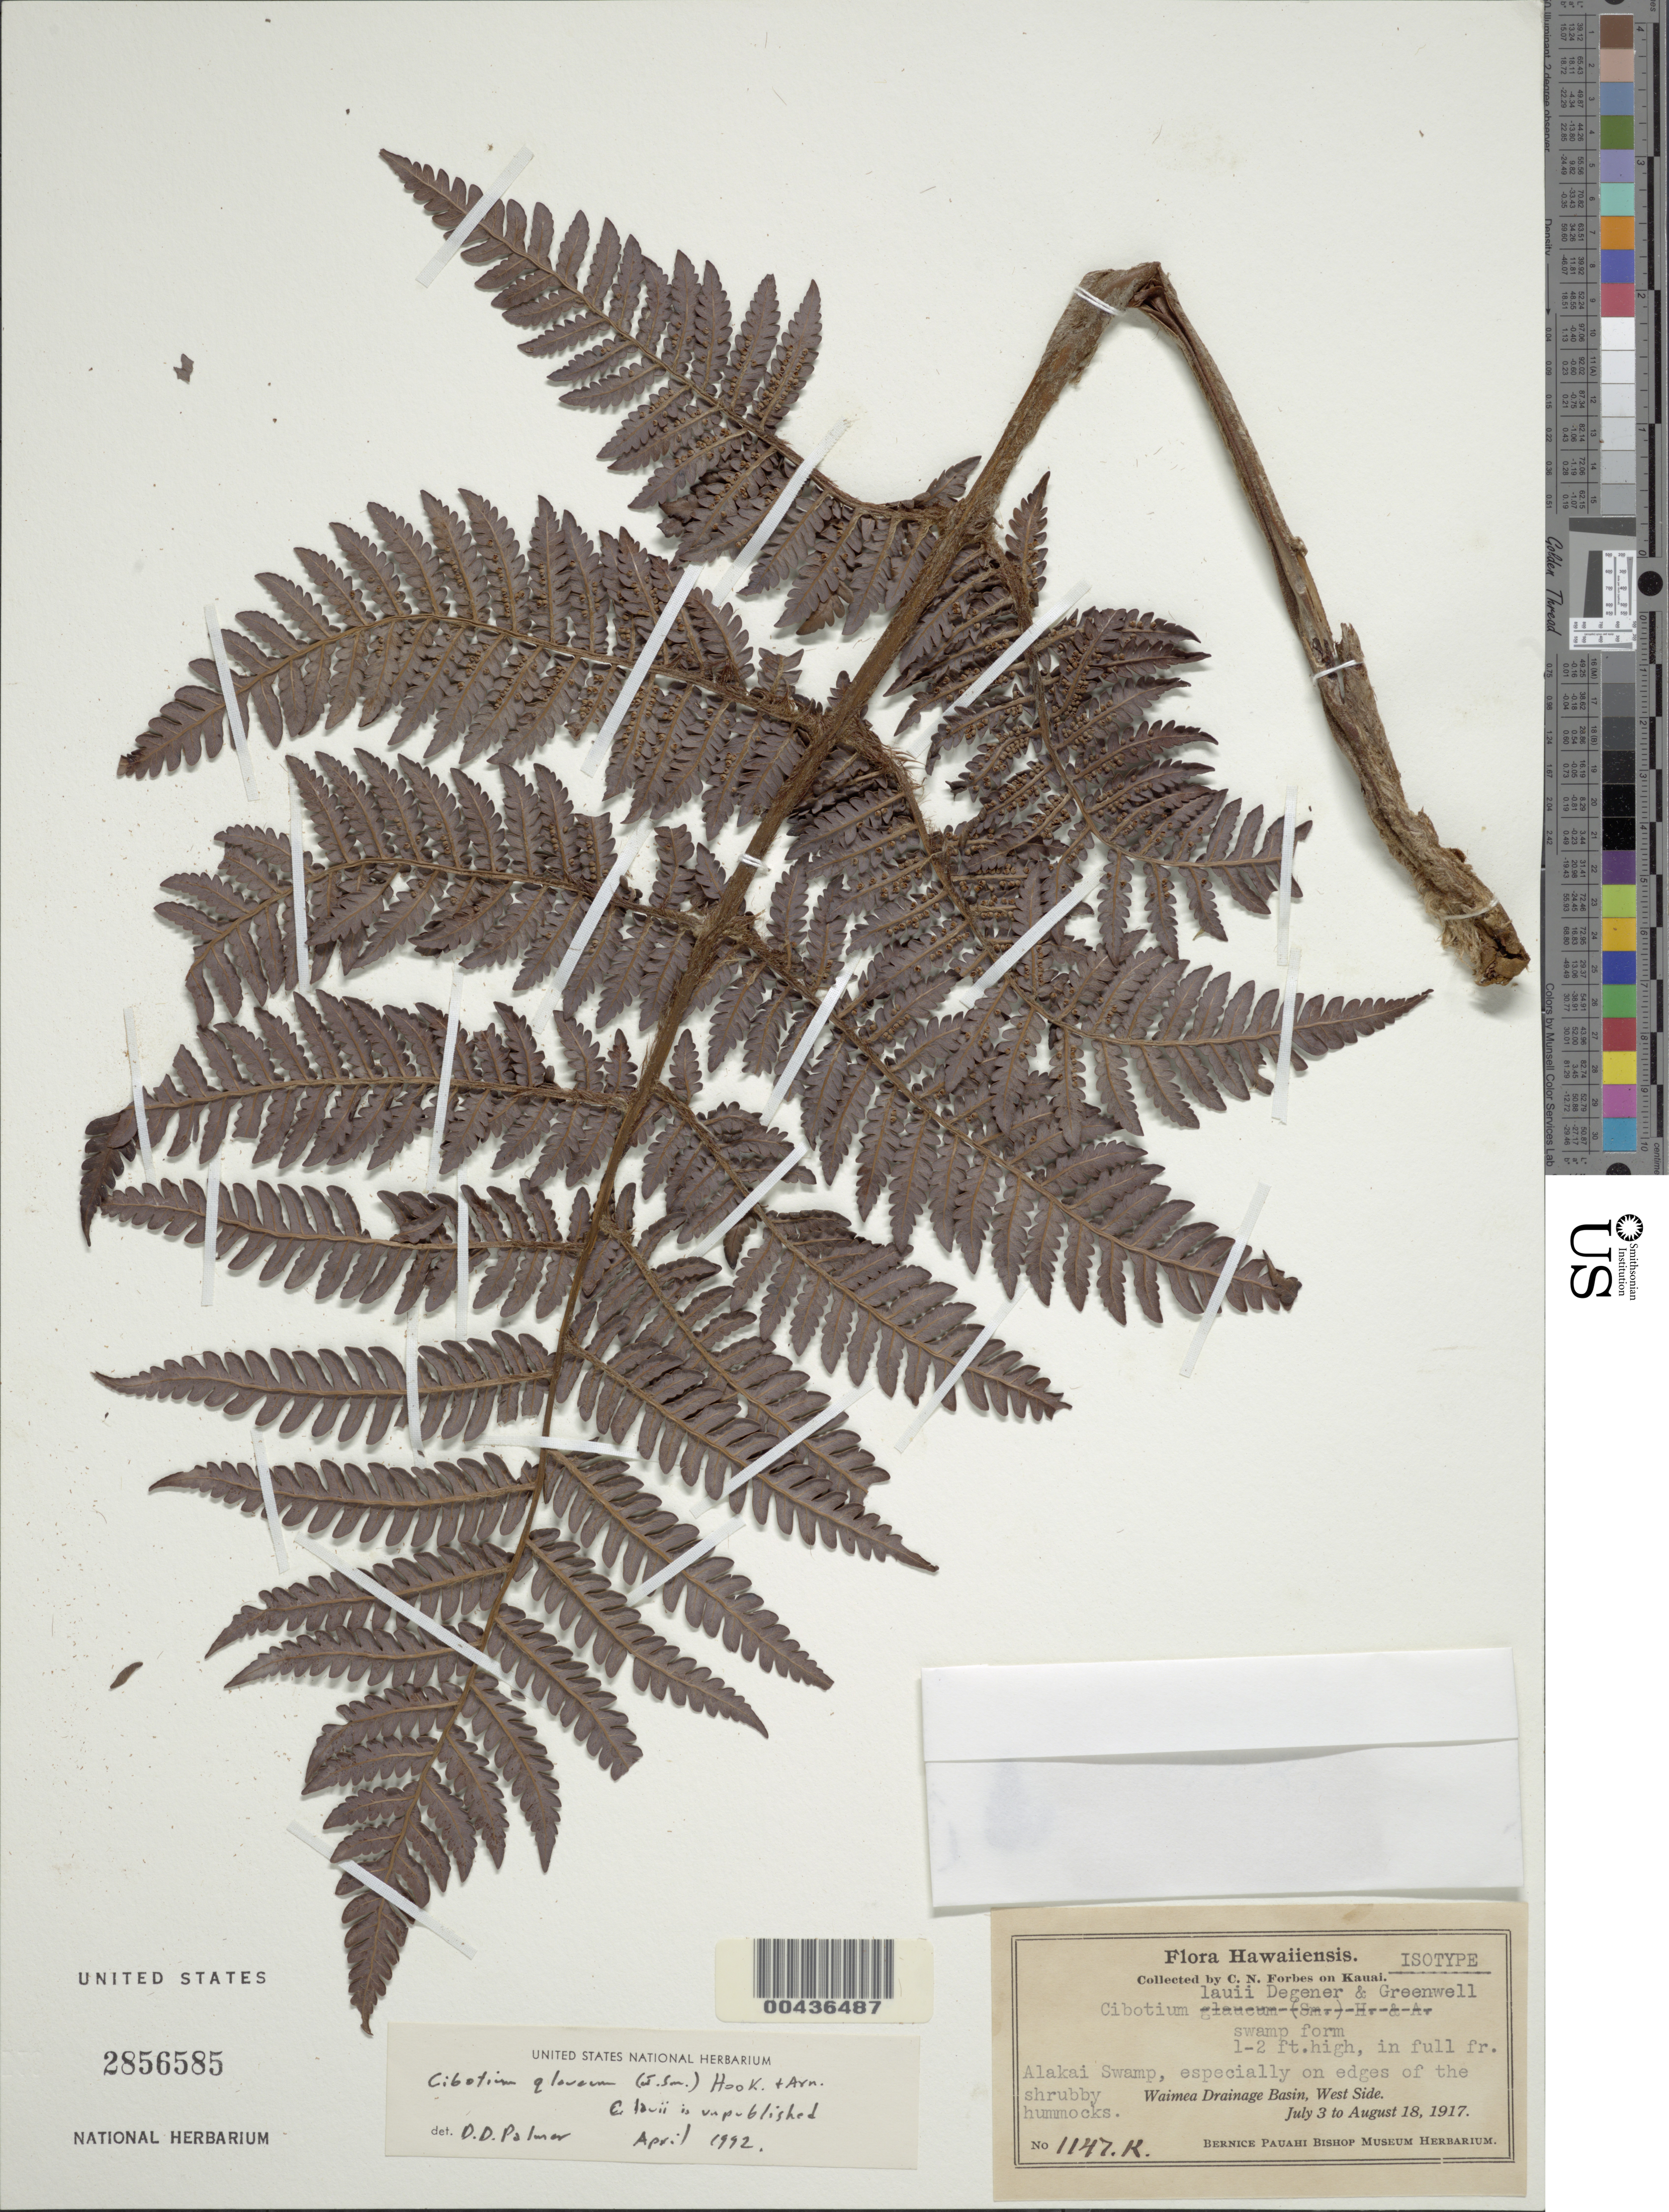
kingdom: Plantae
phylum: Tracheophyta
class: Polypodiopsida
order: Cyatheales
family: Cibotiaceae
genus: Cibotium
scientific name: Cibotium glaucum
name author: (Sm.) Hook. & Arn.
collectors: C. N. Forbes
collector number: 1147.K.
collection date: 1917-07-03/1917-08-18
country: United States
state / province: Hawaii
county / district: Kauai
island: Kaua'i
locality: Kauai, Alakai Swamp, especially on edges of the shrubby, Waimea Drainage Basin, West Side.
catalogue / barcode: US 2856585